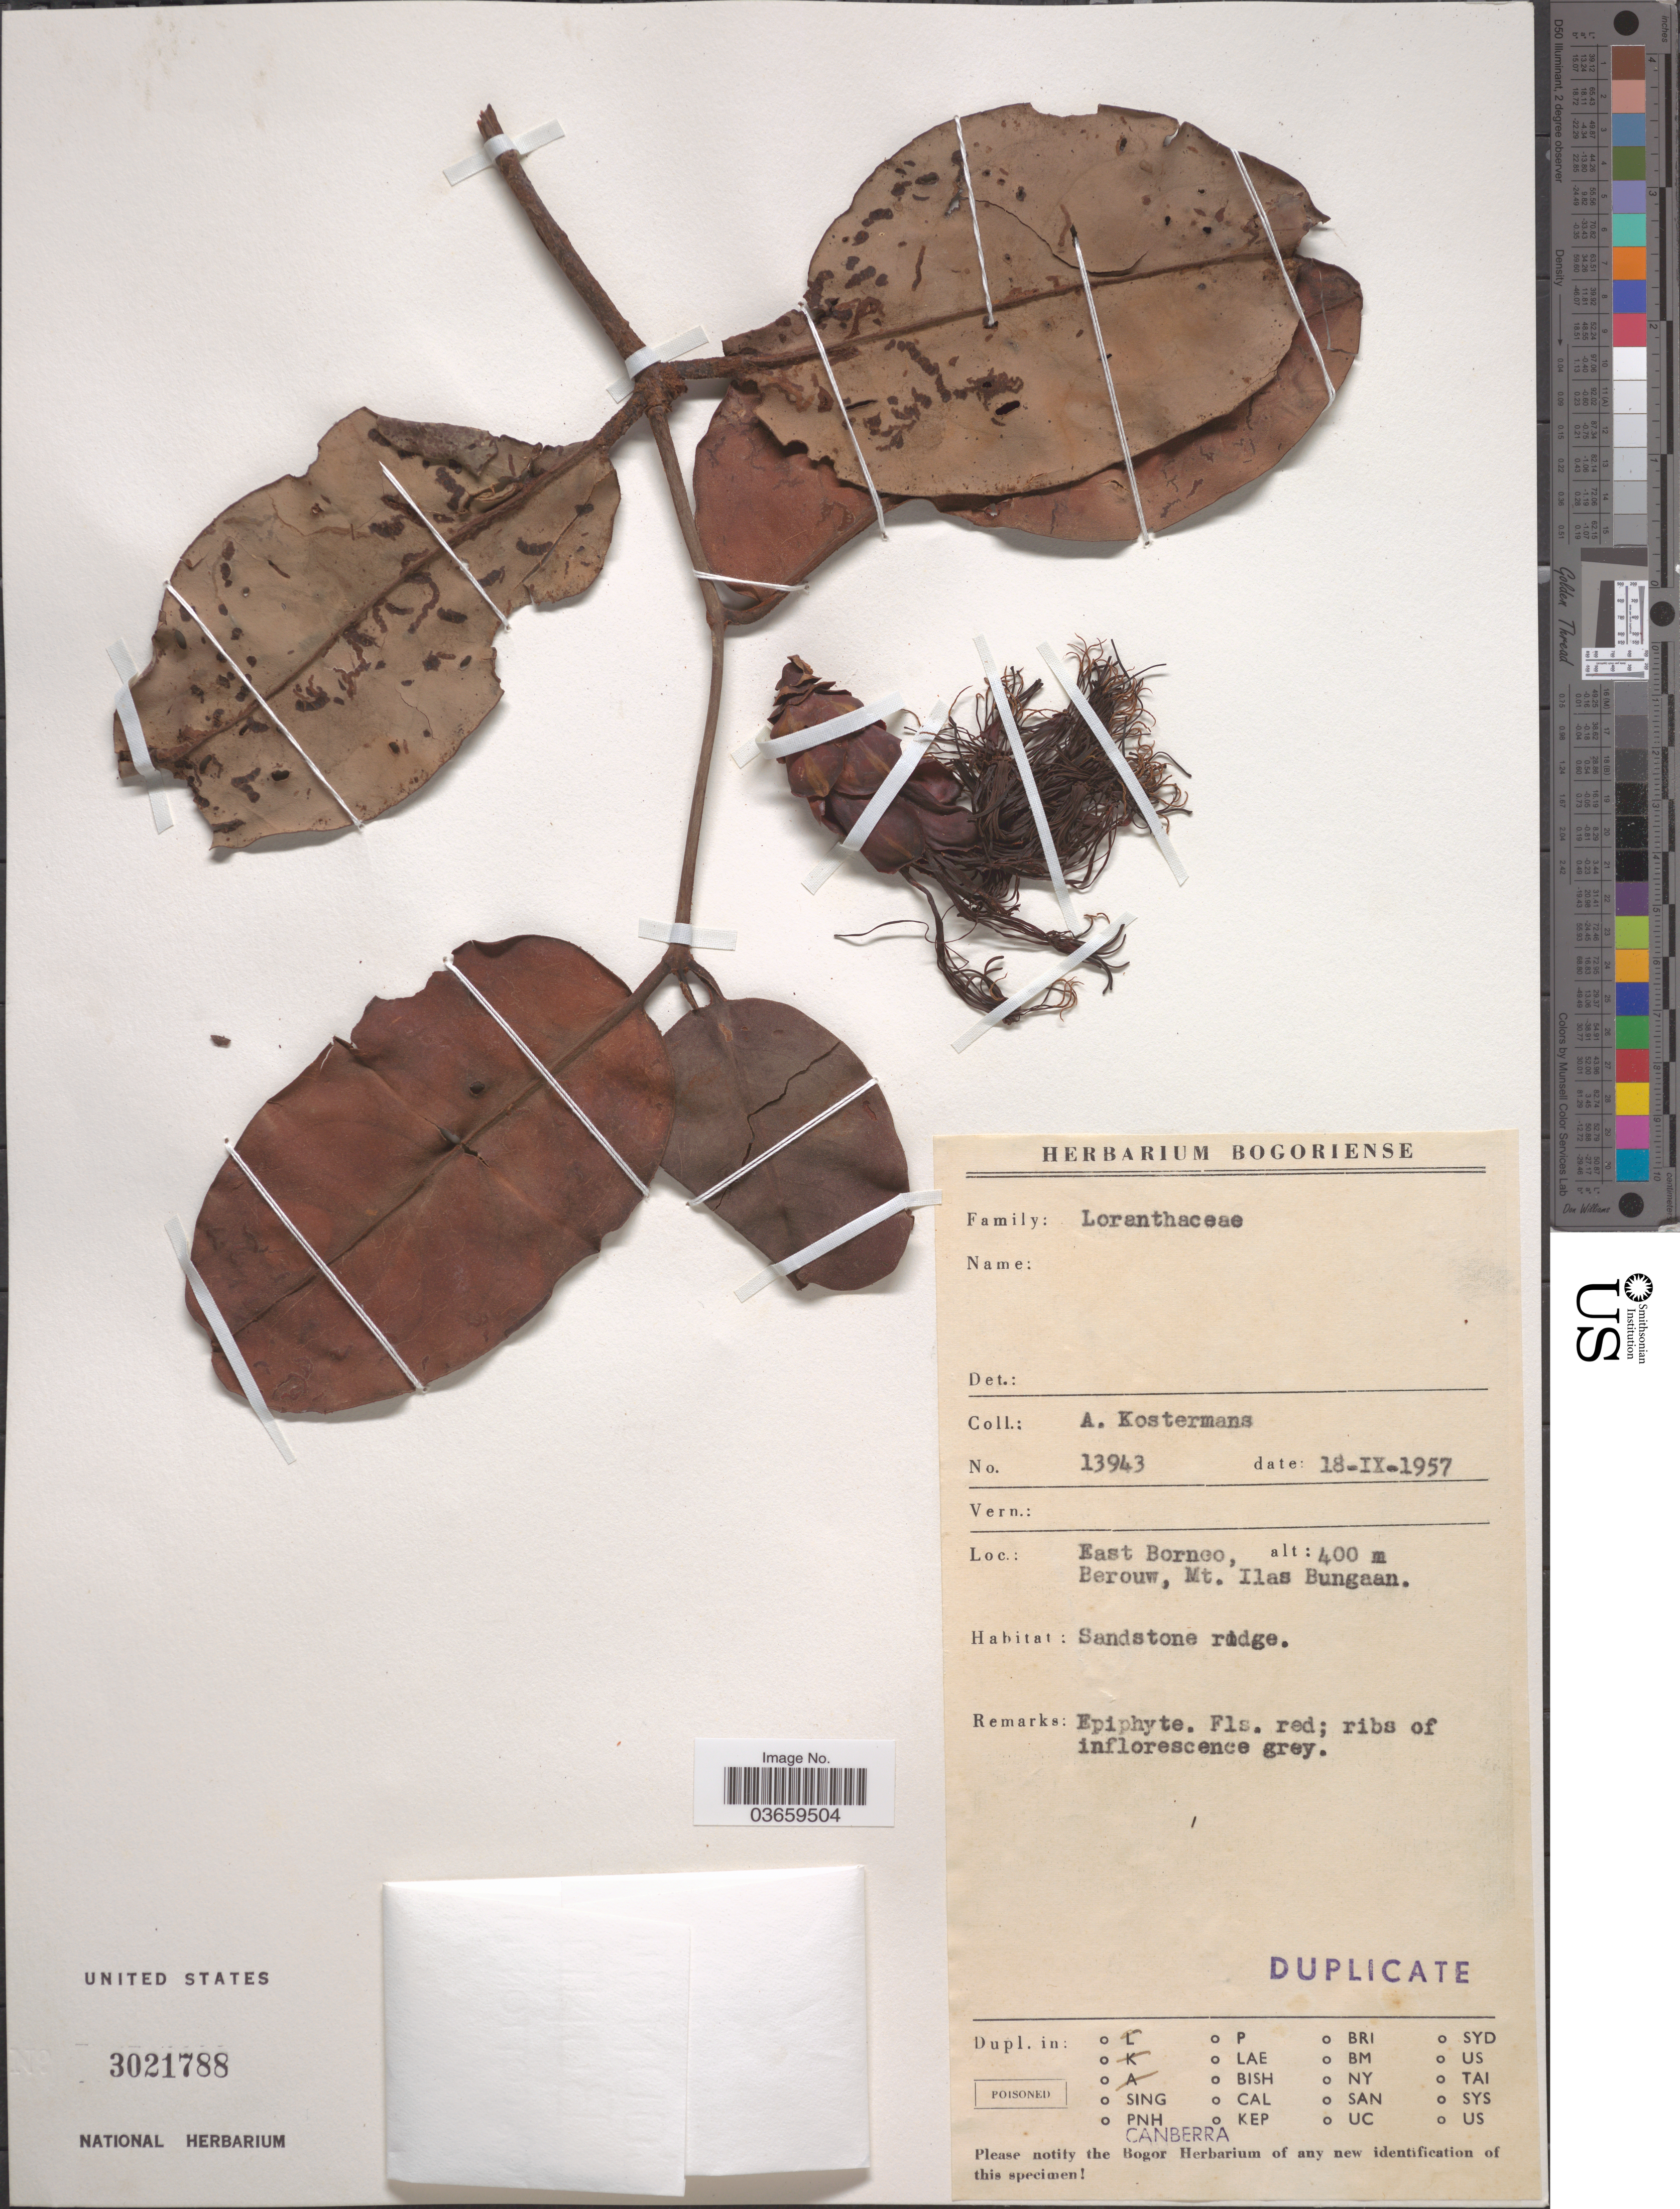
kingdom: Plantae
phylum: Tracheophyta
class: Magnoliopsida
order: Santalales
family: Loranthaceae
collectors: A. J. G. Kostermans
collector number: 13943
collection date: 1957-09-18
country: Indonesia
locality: East Borneo, Berouw, Mt. Ilas Bungaan.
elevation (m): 400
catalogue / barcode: US 3021788